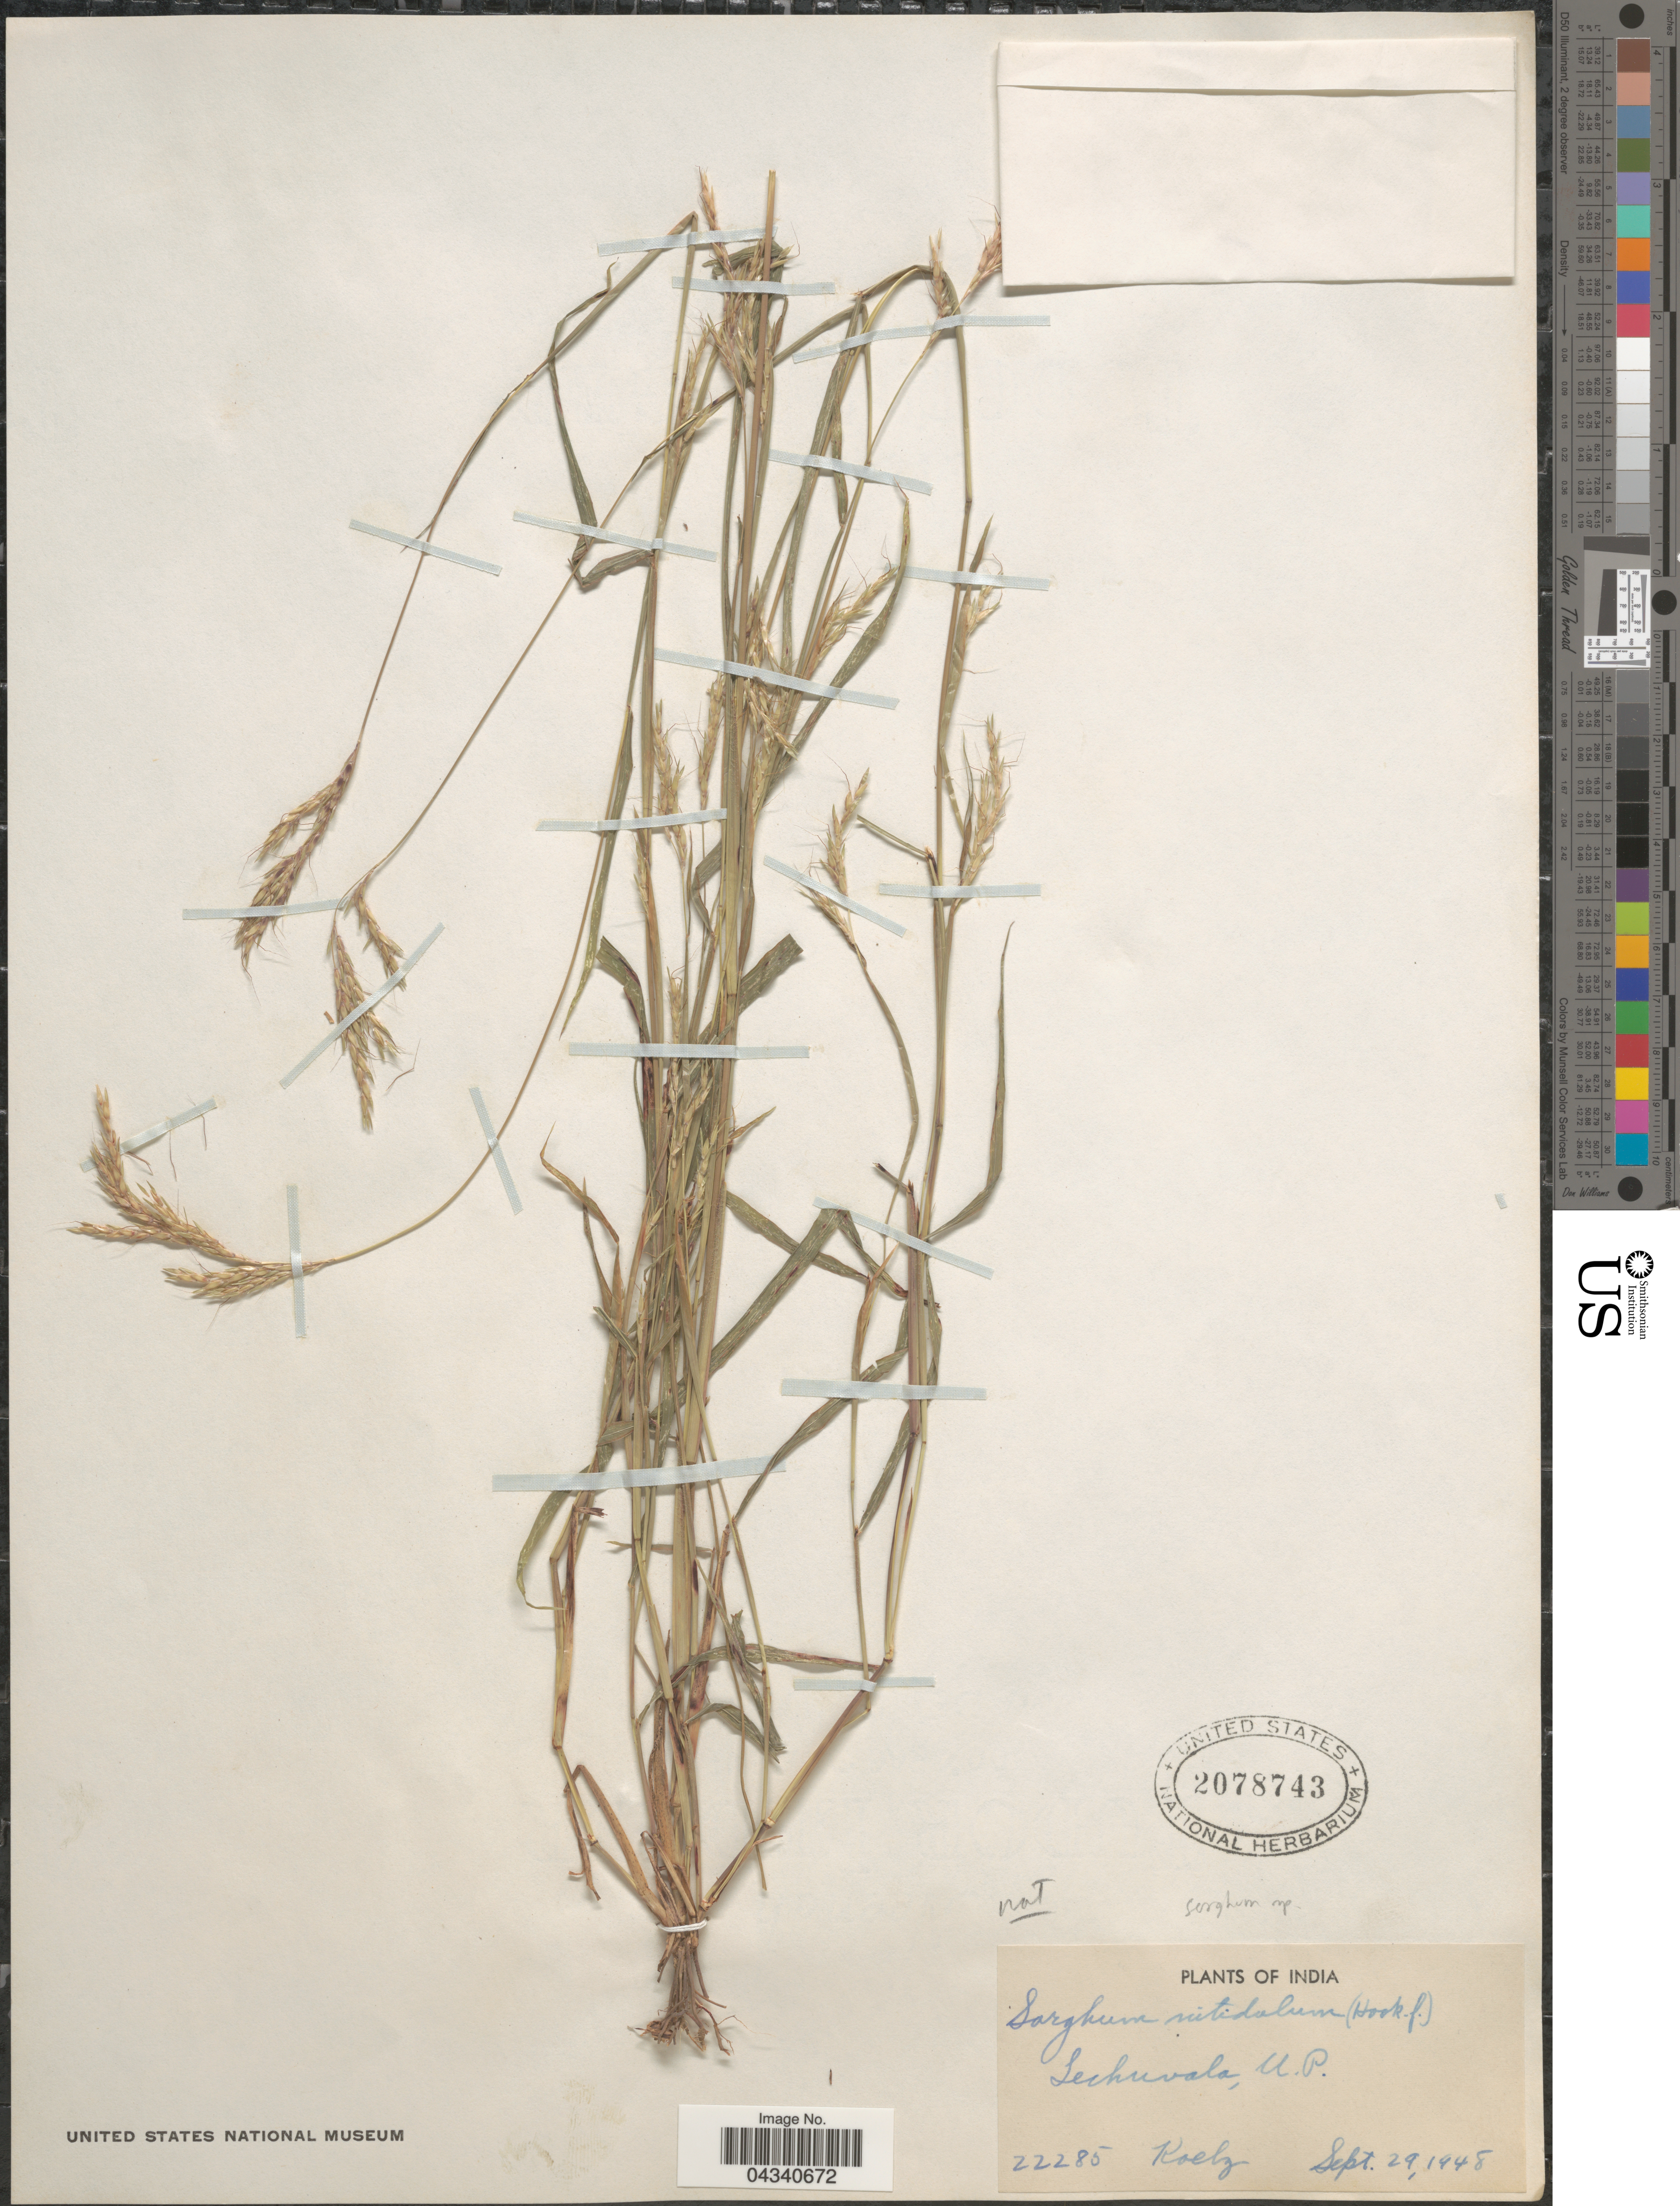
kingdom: Plantae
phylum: Tracheophyta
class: Liliopsida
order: Poales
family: Poaceae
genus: Sorghum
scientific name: Sorghum sp.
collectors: Koelz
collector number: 22285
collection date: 1948-09-29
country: India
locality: Lechiwala, U.P.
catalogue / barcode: US 2078743